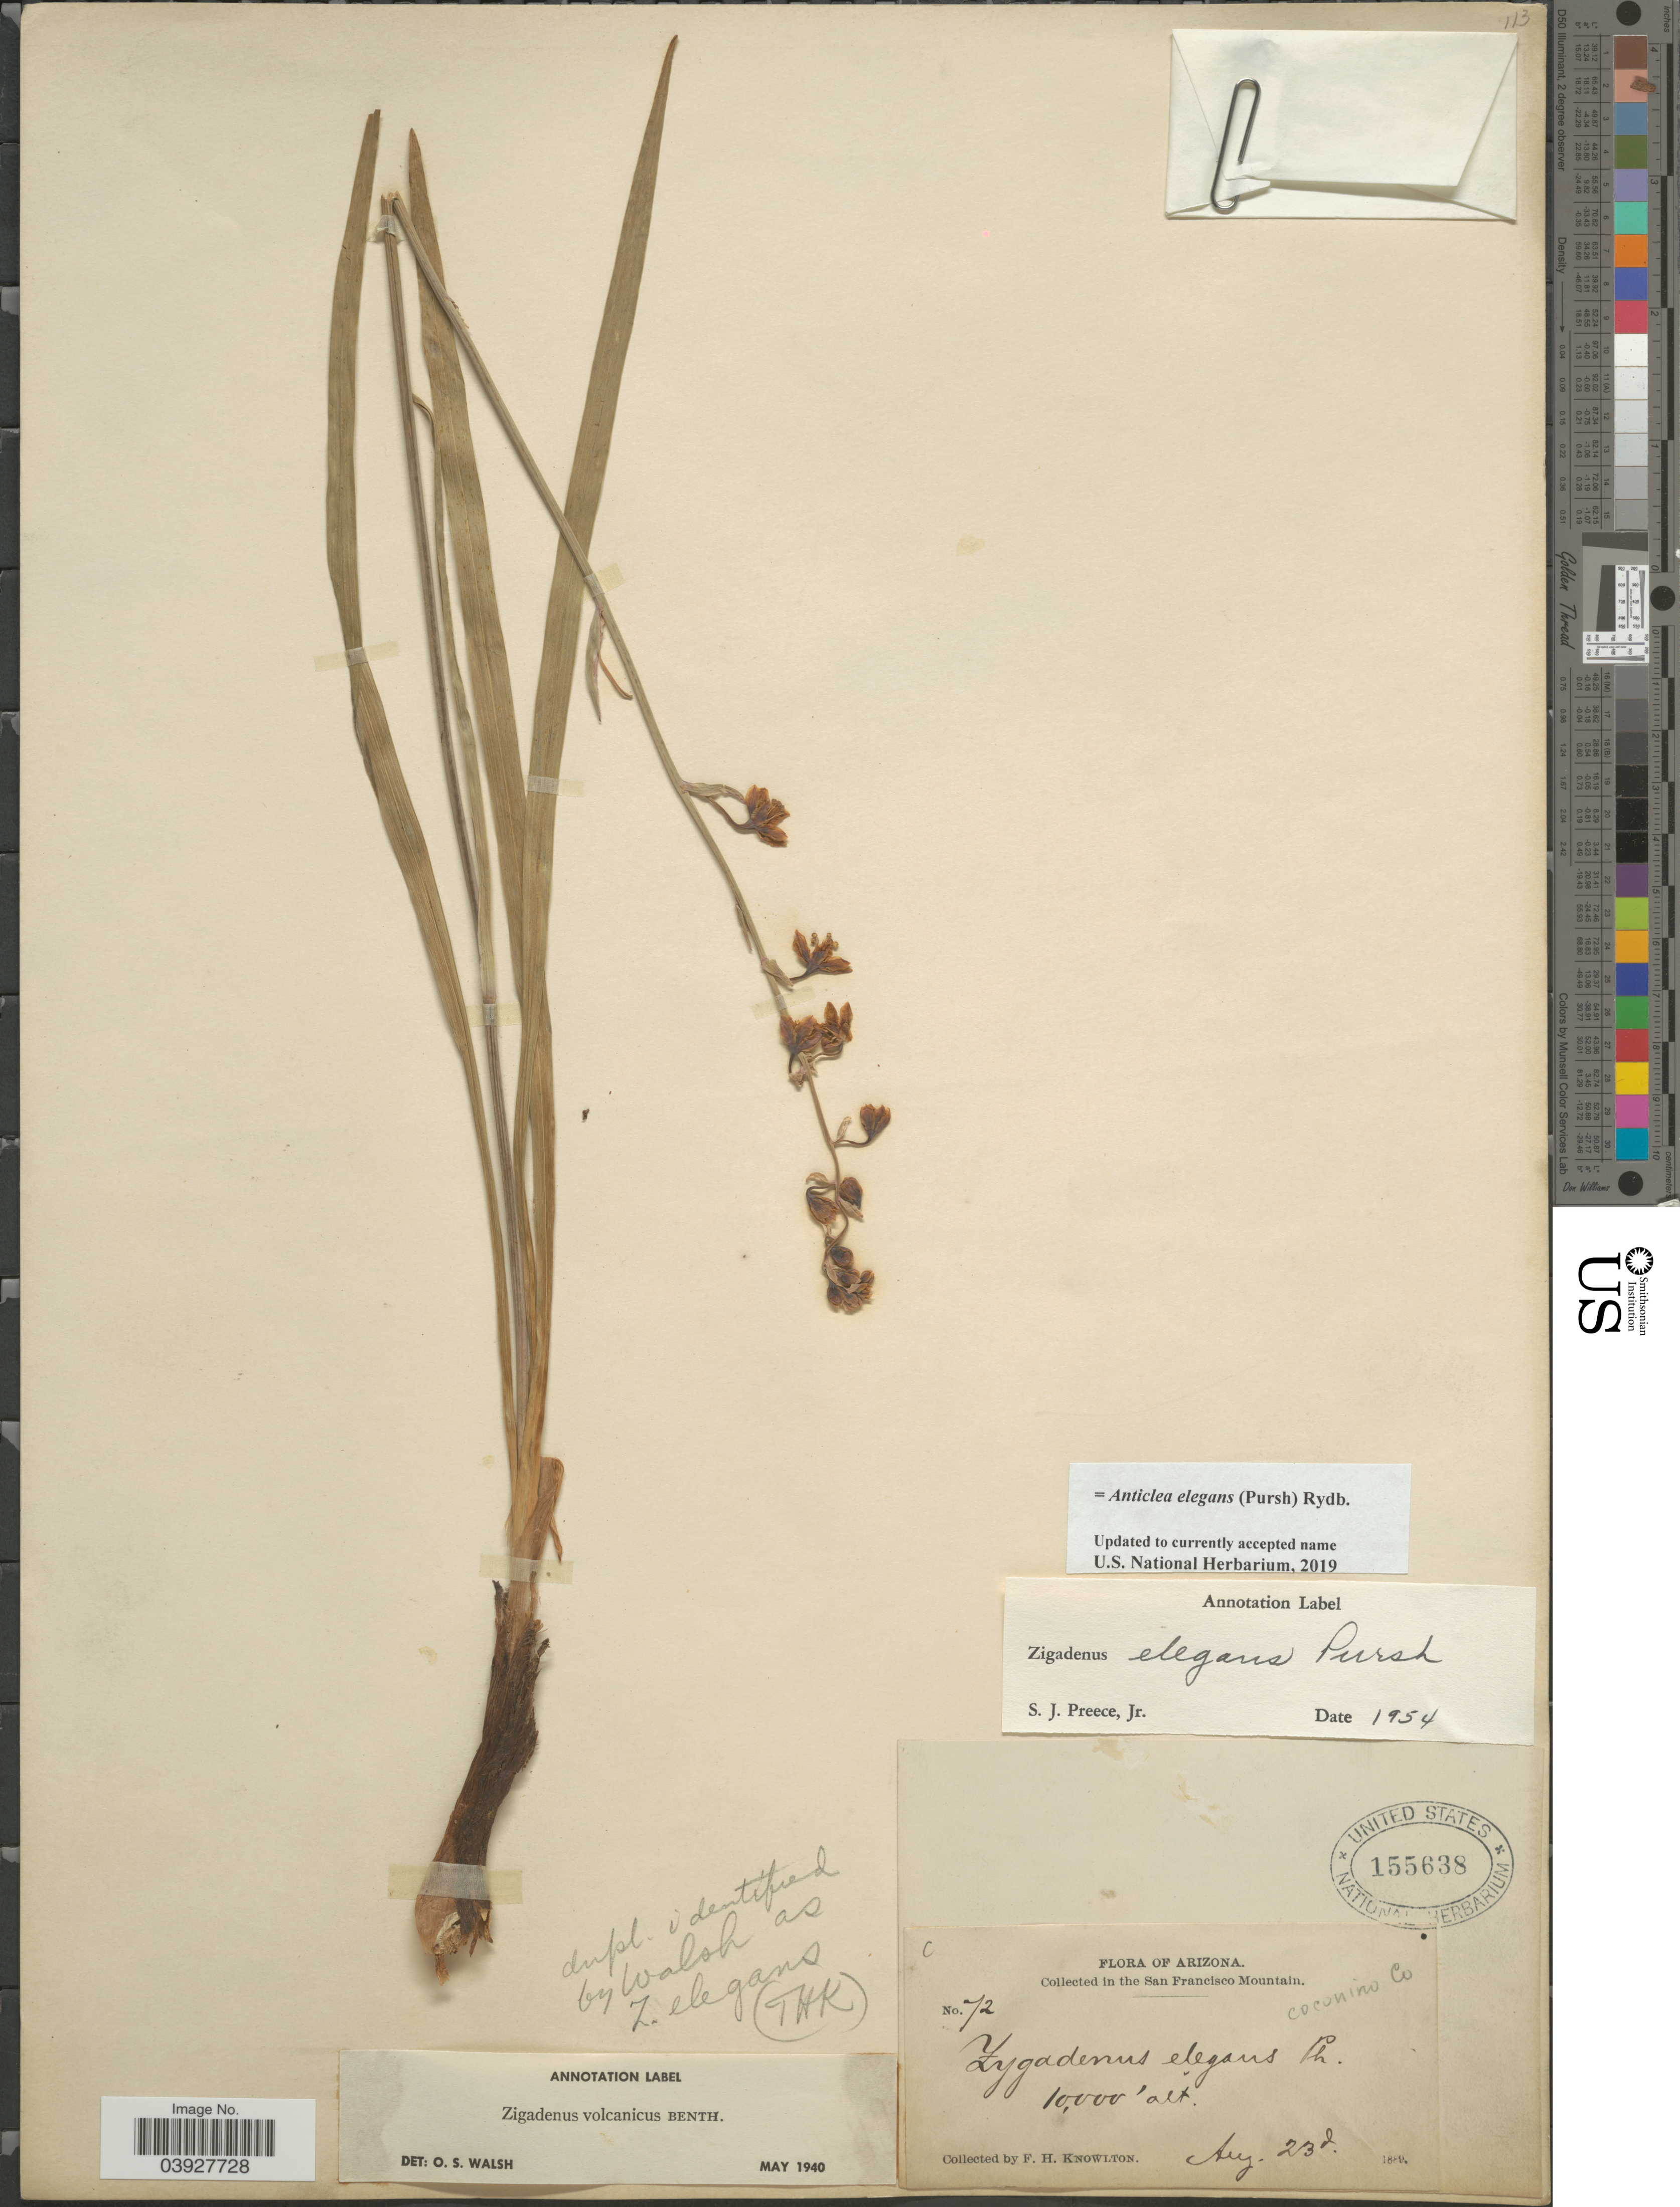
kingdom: Plantae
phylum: Tracheophyta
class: Liliopsida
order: Liliales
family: Melanthiaceae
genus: Anticlea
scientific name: Anticlea elegans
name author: (Pursh) Rydb.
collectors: F. H. Knowlton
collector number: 72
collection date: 1889-08-23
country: United States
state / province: Arizona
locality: San Francisco Mountain. Coconino Co.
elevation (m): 3048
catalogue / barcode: US 155638